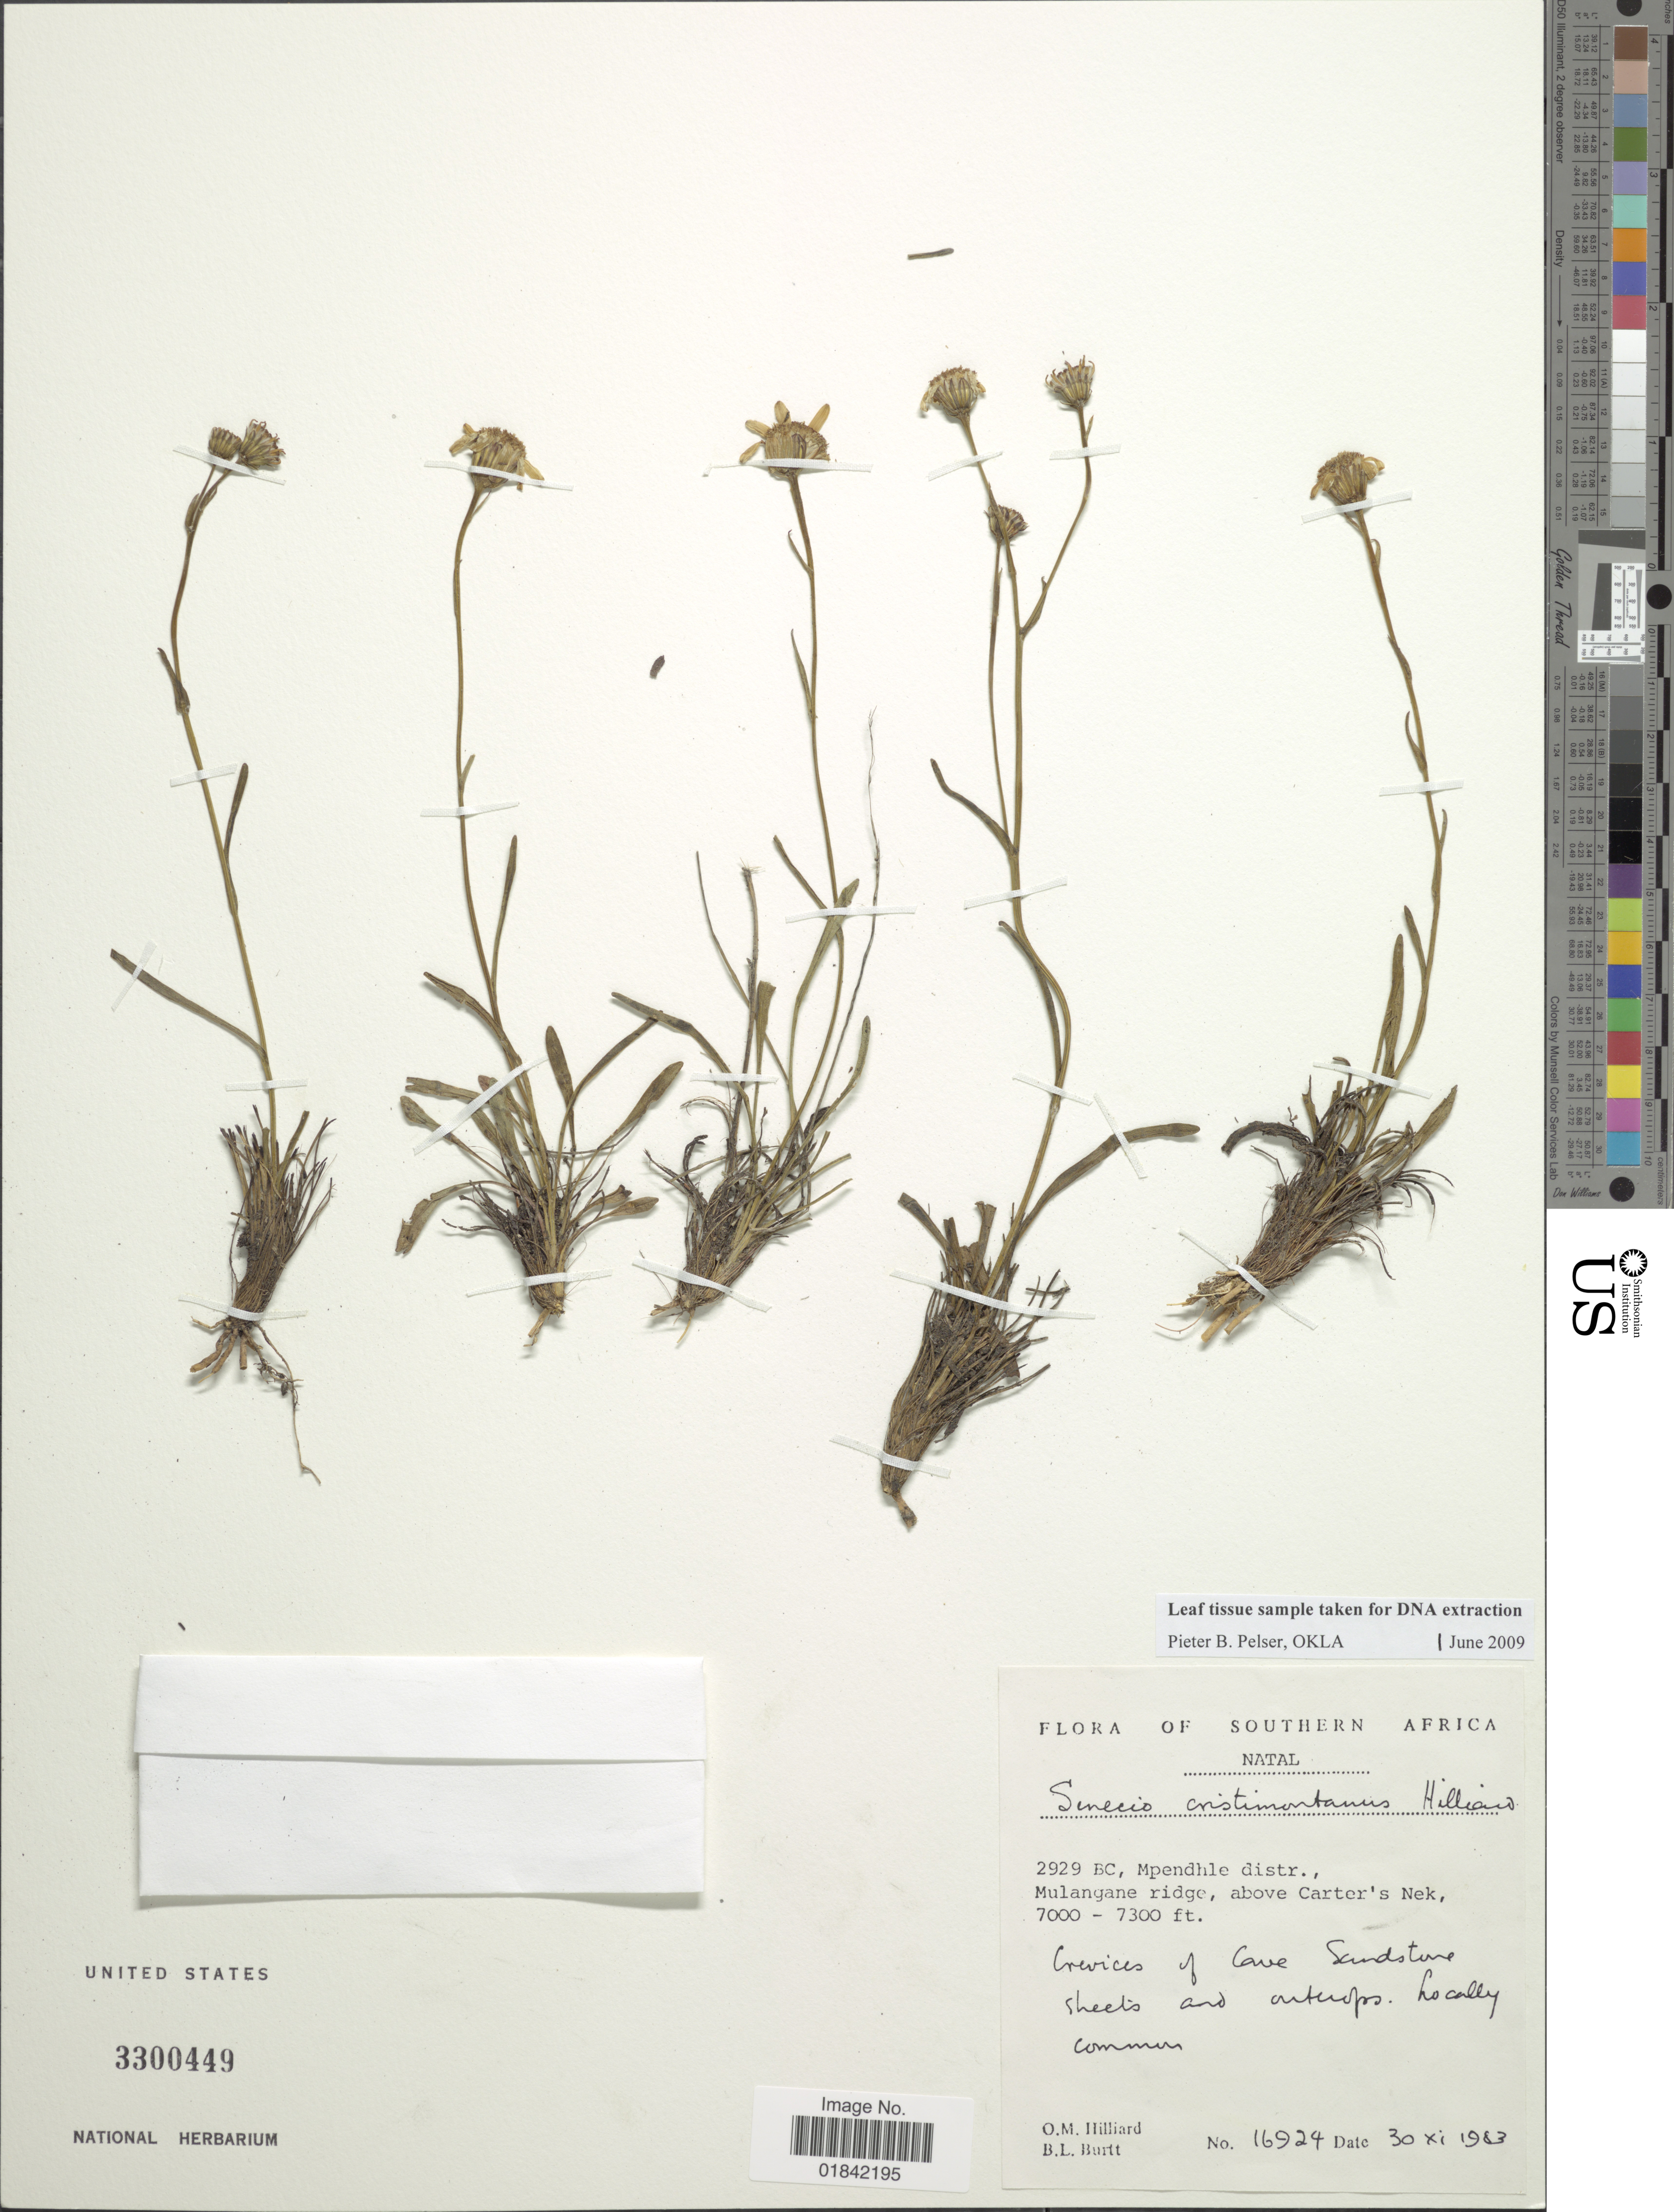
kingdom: Plantae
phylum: Tracheophyta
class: Magnoliopsida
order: Asterales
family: Asteraceae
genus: Senecio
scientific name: Senecio cristimontanus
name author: Hilliard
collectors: O. M. Hilliard & B. L. Burtt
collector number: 16924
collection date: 1983-11-30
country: South Africa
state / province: KwaZulu-Natal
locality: Natal, 2929 BC, Mpendhle distr., Mulangane ridge, above Carter's Nek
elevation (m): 2134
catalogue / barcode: US 3300449